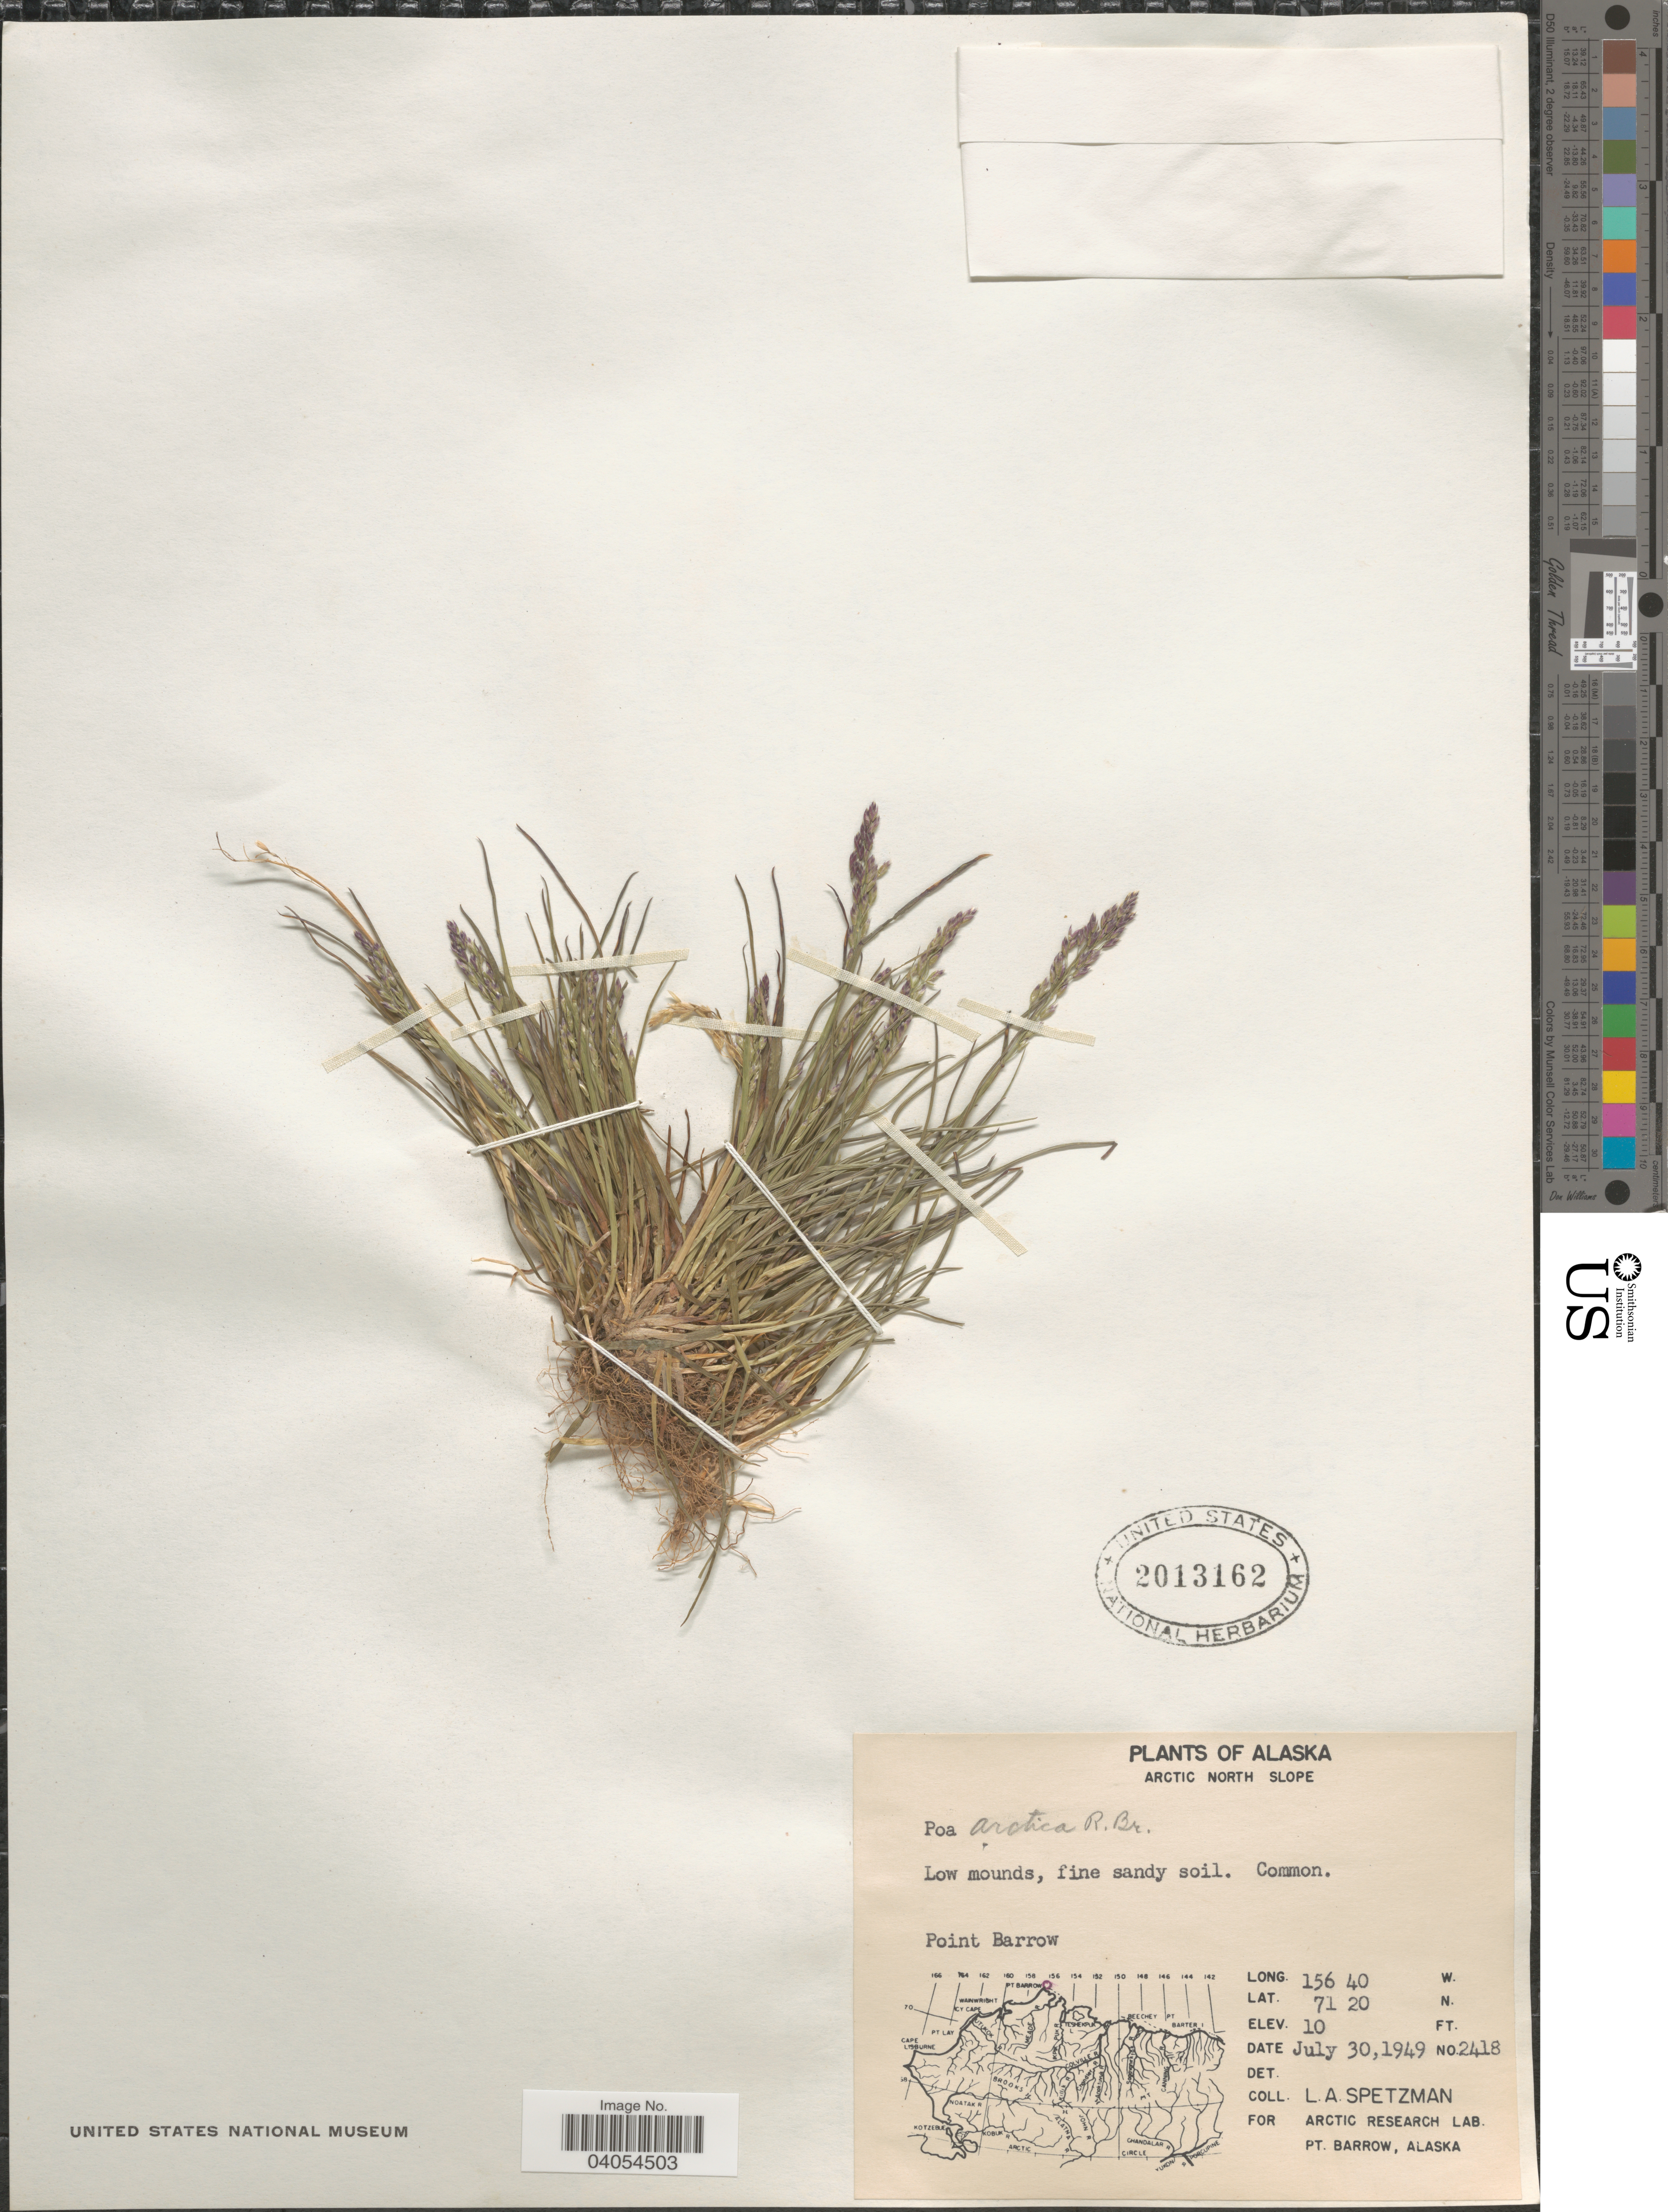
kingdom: Plantae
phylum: Tracheophyta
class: Liliopsida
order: Poales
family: Poaceae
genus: Poa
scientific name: Poa arctica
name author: R. Br.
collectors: L. Spetzman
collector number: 2418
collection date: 1949-07-30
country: United States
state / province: Alaska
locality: Arctic North Slope. Point Barrow.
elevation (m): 3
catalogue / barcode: US 2013162